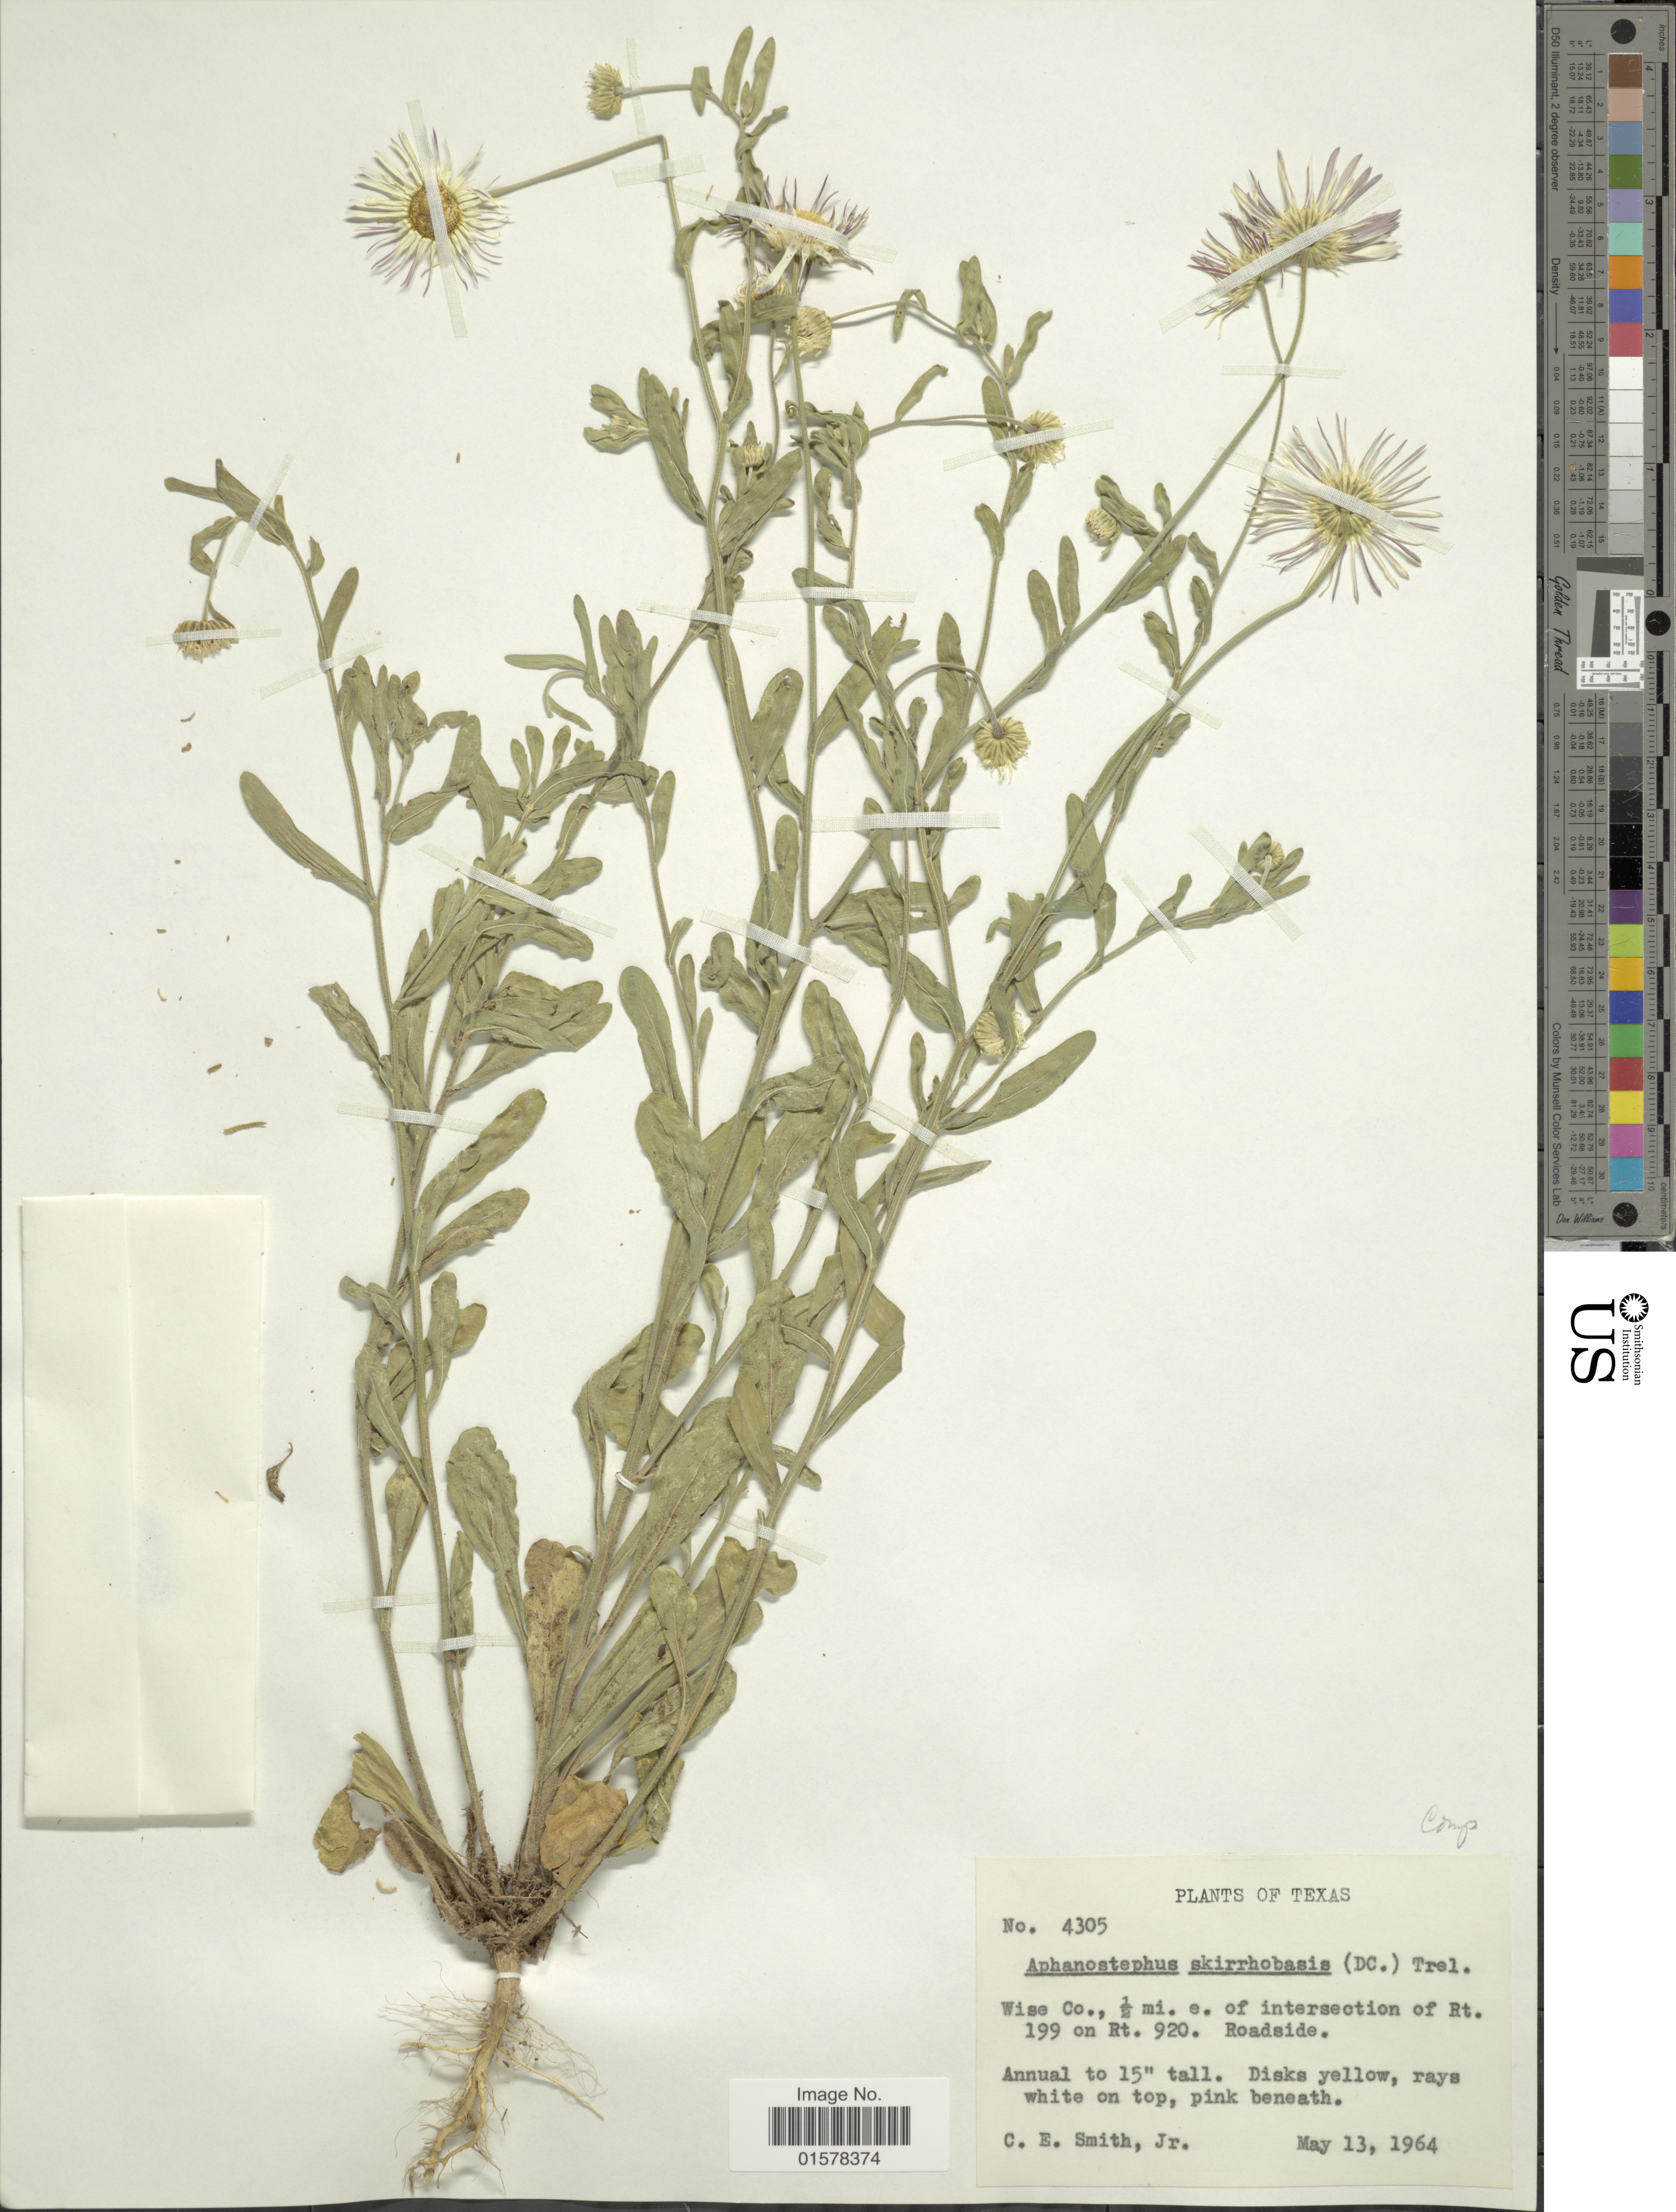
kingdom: Plantae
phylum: Tracheophyta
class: Magnoliopsida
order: Asterales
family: Asteraceae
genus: Aphanostephus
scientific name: Aphanostephus skirrhobasis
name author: (DC.) Trel. ex Coville & Branner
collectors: C. E. Smith Jr.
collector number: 4305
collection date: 1964-05-13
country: United States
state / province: Texas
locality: Wise Co., 1/2 mi. e. of intersection of Rt. 199 on Rt. 920. Roadside. Texas